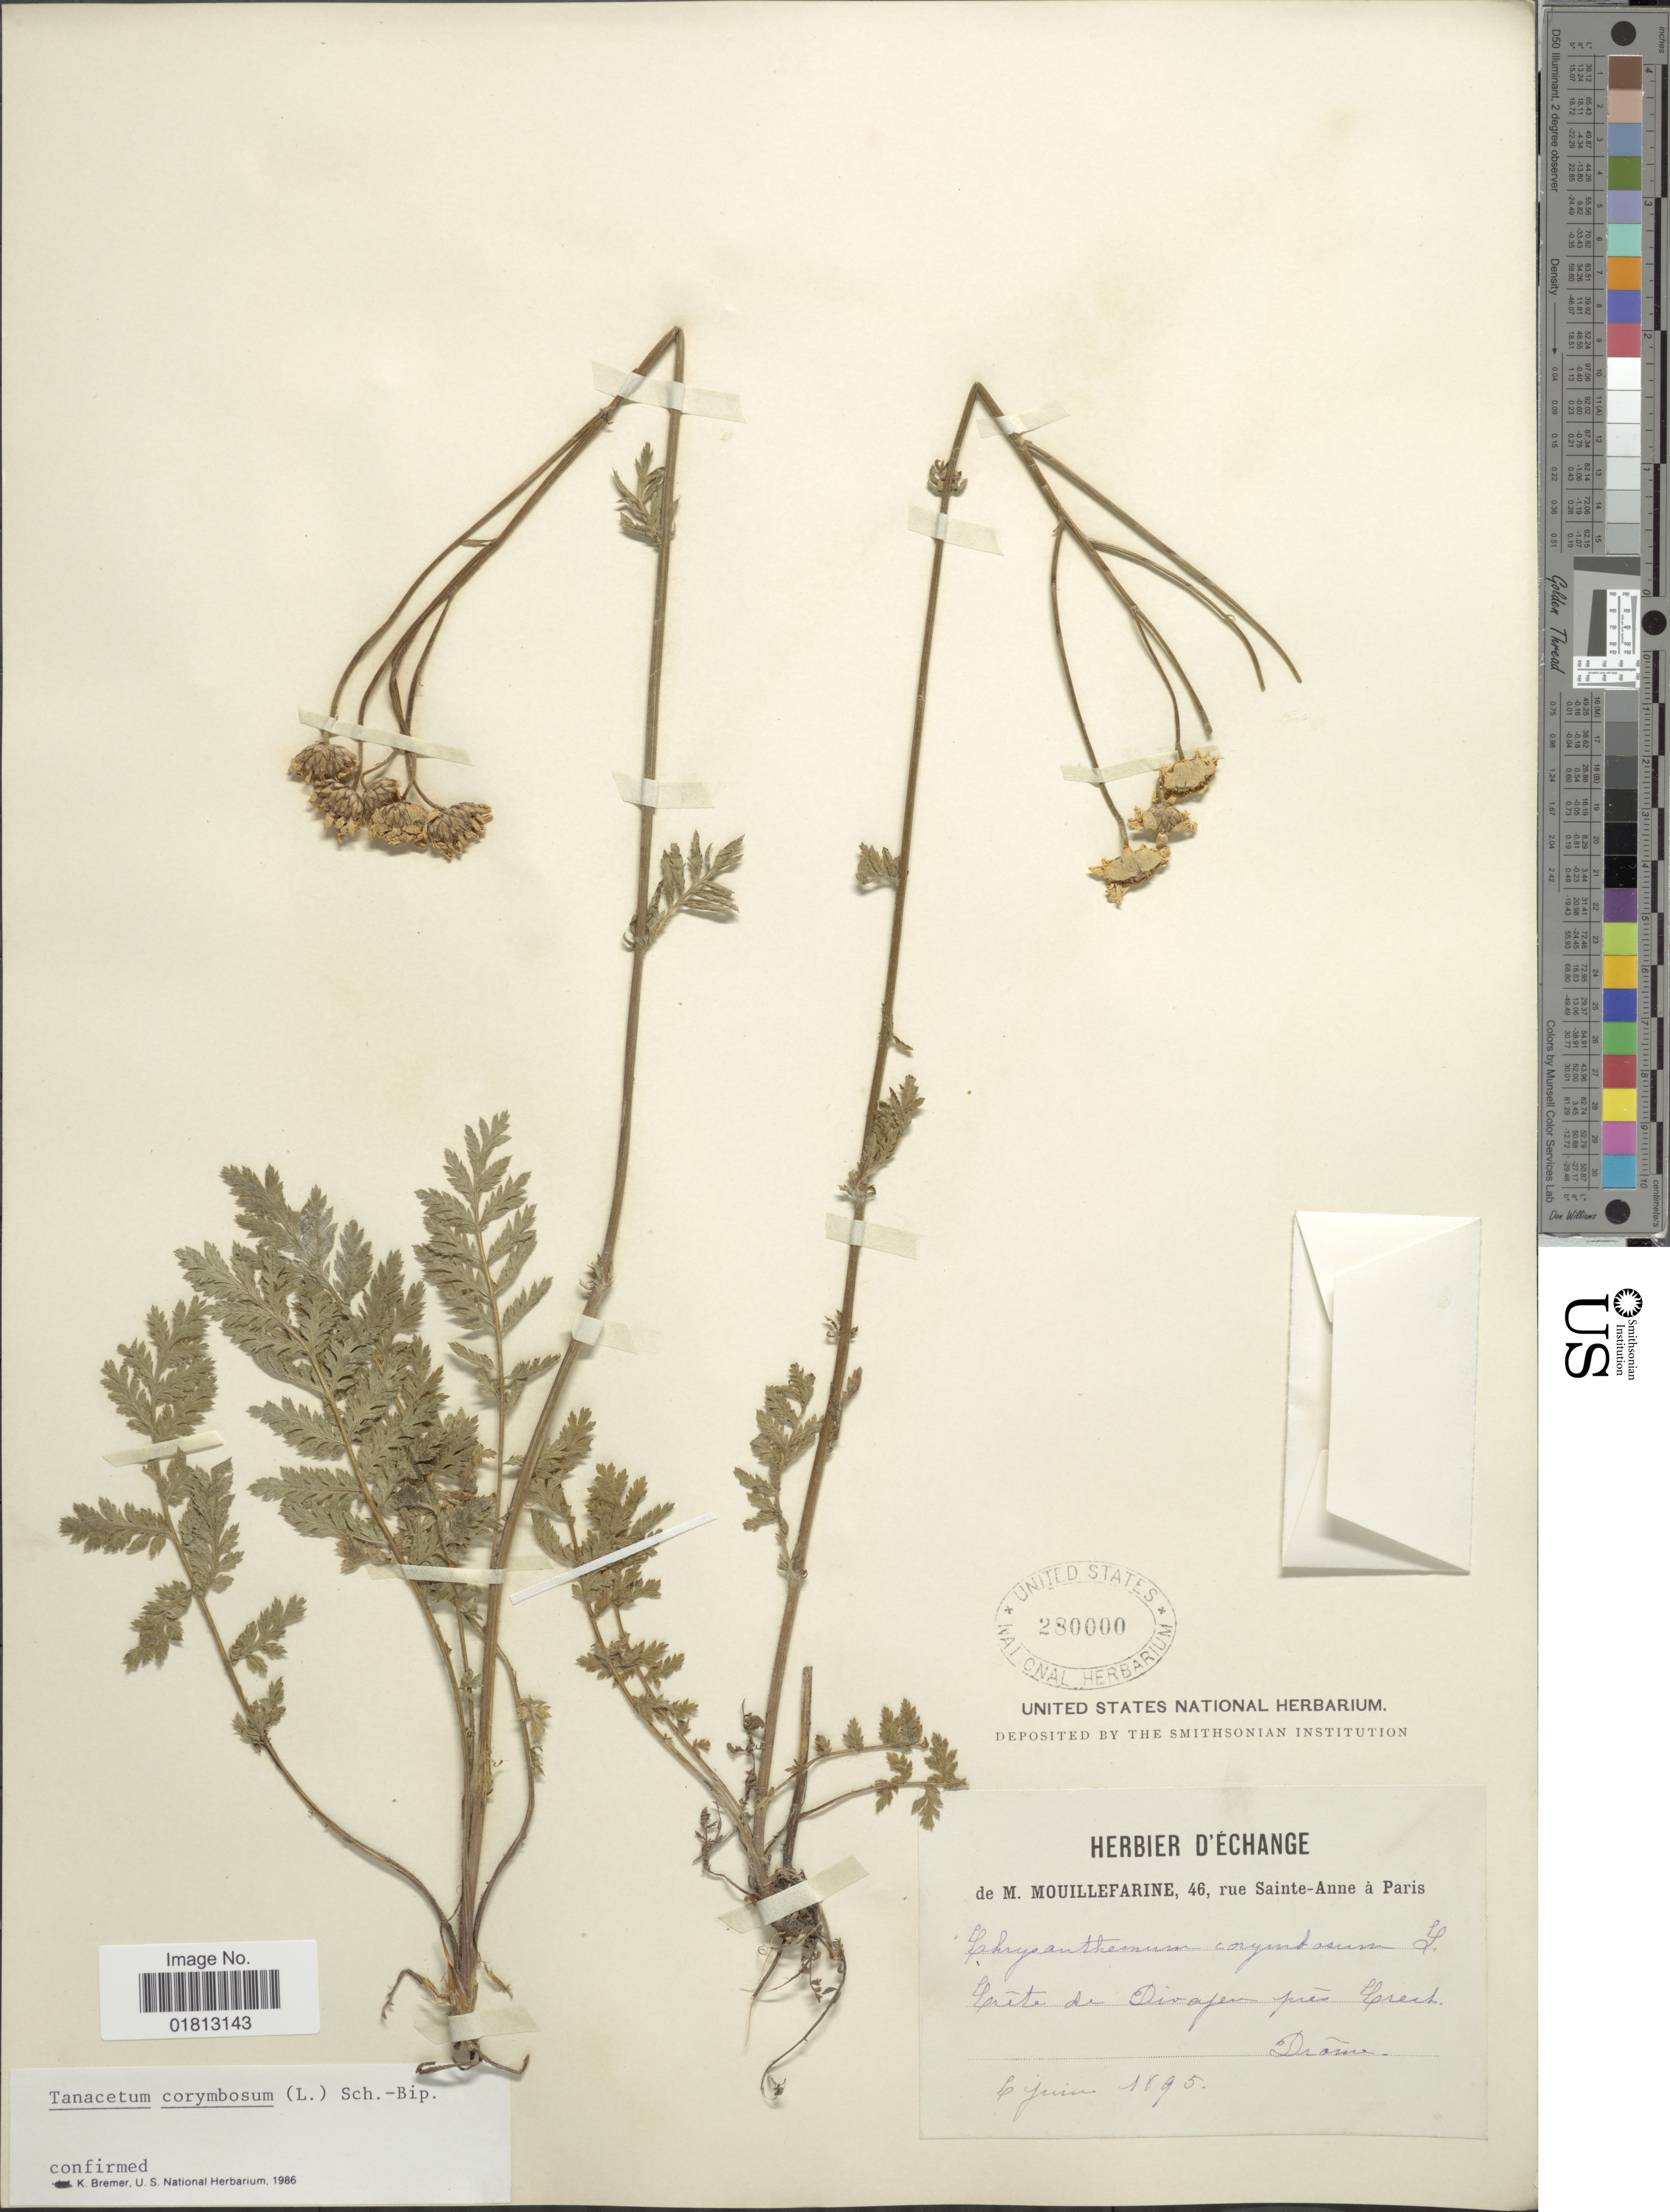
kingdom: Plantae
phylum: Tracheophyta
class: Magnoliopsida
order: Asterales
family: Asteraceae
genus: Tanacetum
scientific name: Tanacetum corymbosum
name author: (L.) Sch. Bip.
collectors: M. De Mouillefarine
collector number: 46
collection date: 1895-06-06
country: France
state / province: Auvergne-Rhône-Alpes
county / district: Drôme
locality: Crête de Divajeu près Crest, Drôme.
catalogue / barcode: US 280000